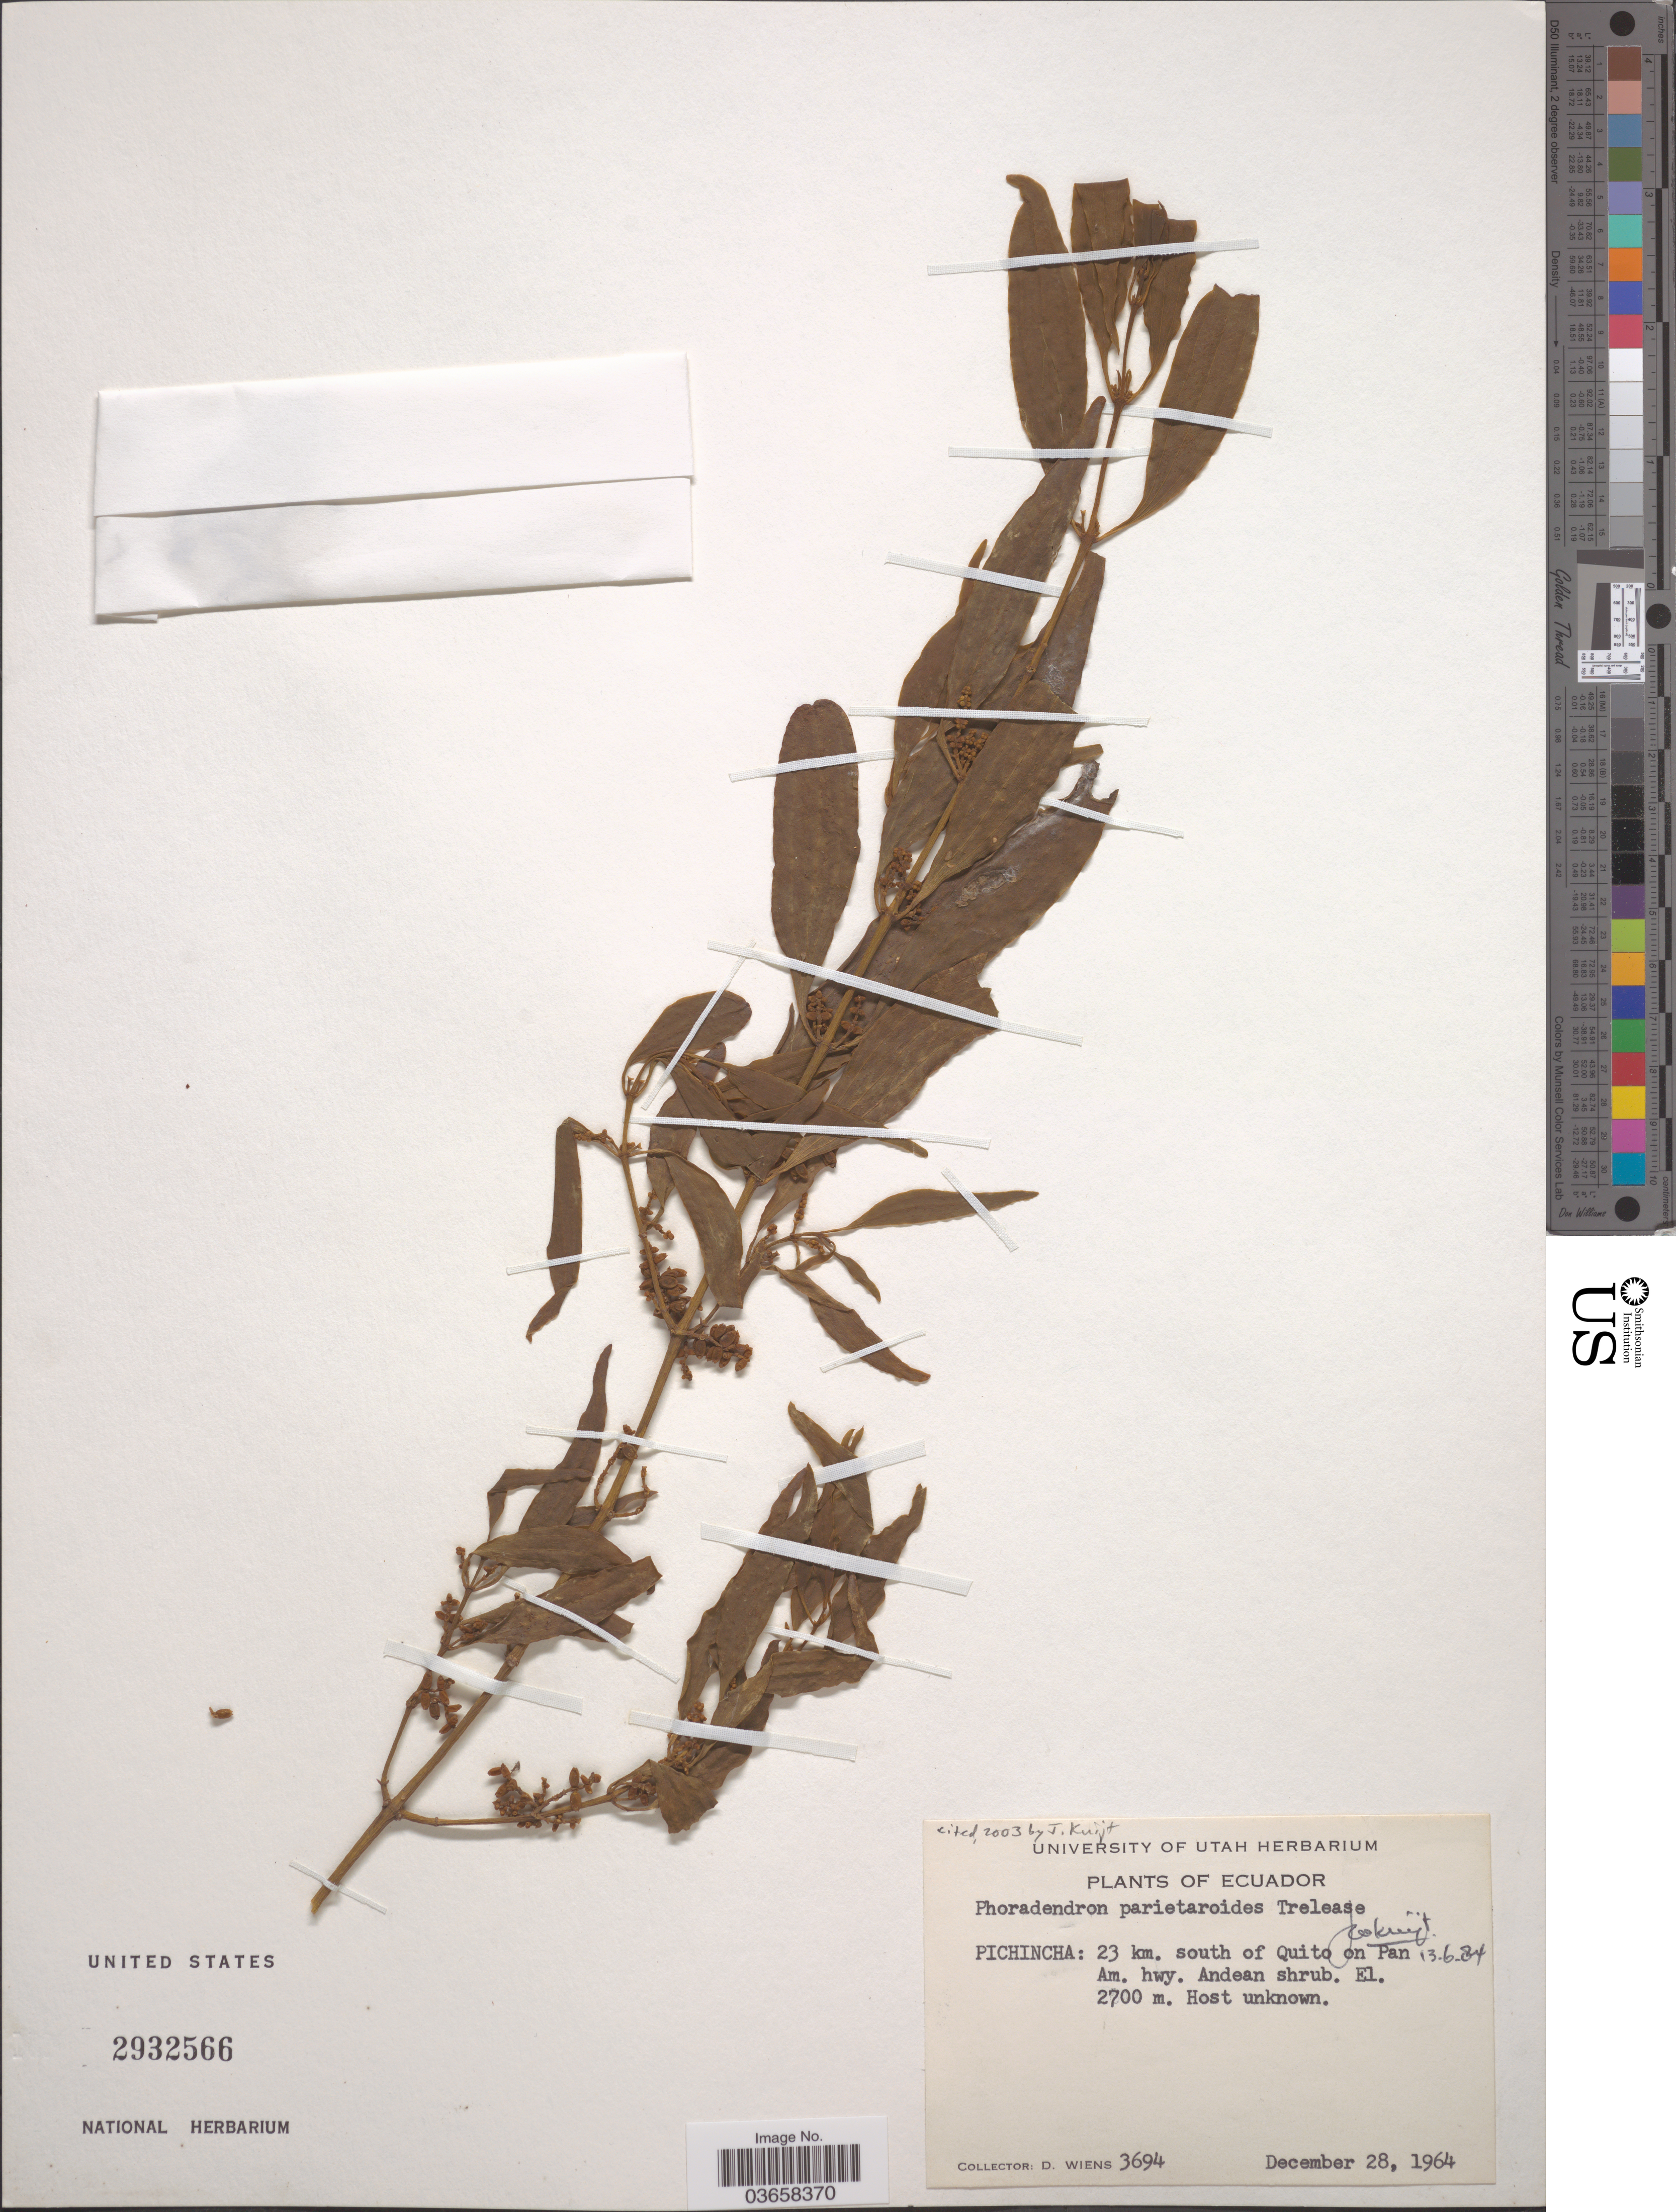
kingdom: Plantae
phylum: Tracheophyta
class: Magnoliopsida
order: Santalales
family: Viscaceae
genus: Phoradendron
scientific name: Phoradendron parietarioides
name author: Trel.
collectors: D. Wiens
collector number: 3694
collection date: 1964-12-28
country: Ecuador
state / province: Pichincha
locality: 23 km. south of Quito on Pan Am. hwy. Andean shrub.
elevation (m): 2700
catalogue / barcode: US 2932566